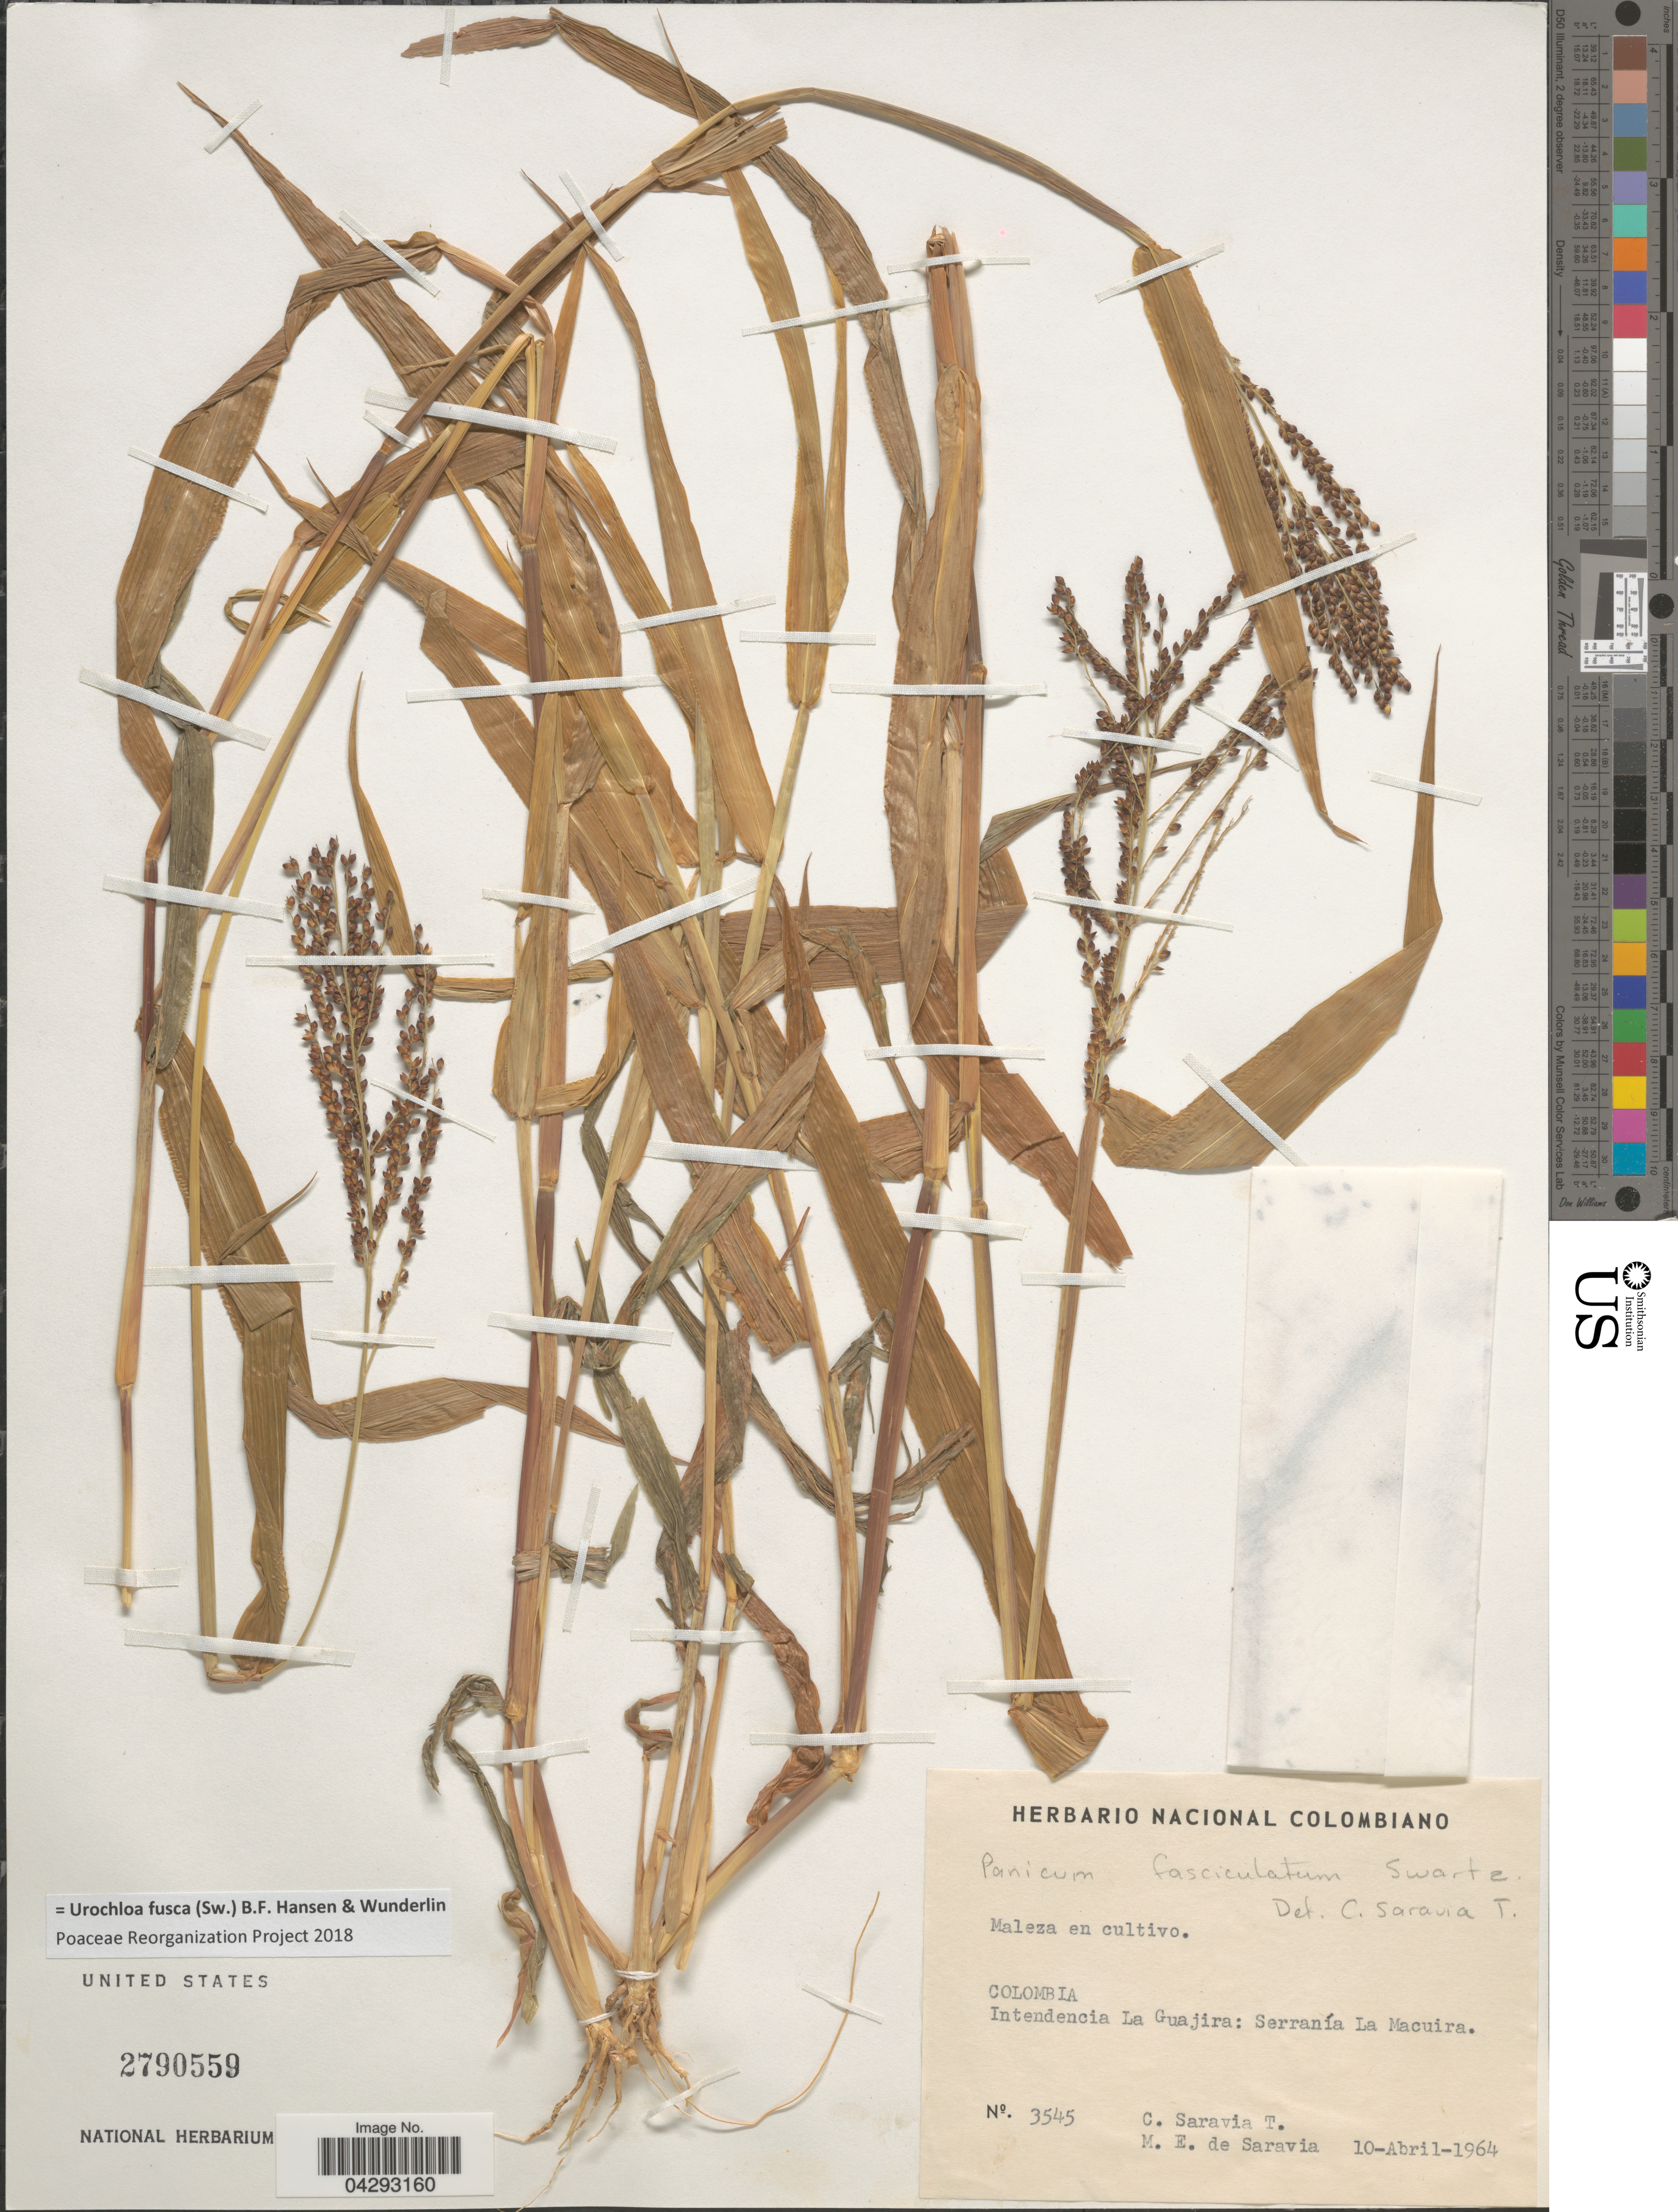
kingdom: Plantae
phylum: Tracheophyta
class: Liliopsida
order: Poales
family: Poaceae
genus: Urochloa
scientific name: Urochloa fusca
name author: (Sw.) B.F. Hansen & Wunderlin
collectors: C. Saravia T. & M. de Saravia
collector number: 3545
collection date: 1964-04-10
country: Colombia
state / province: La Guajira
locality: Intendencia La Guajira: Serranía La Macuira.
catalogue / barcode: US 2790559